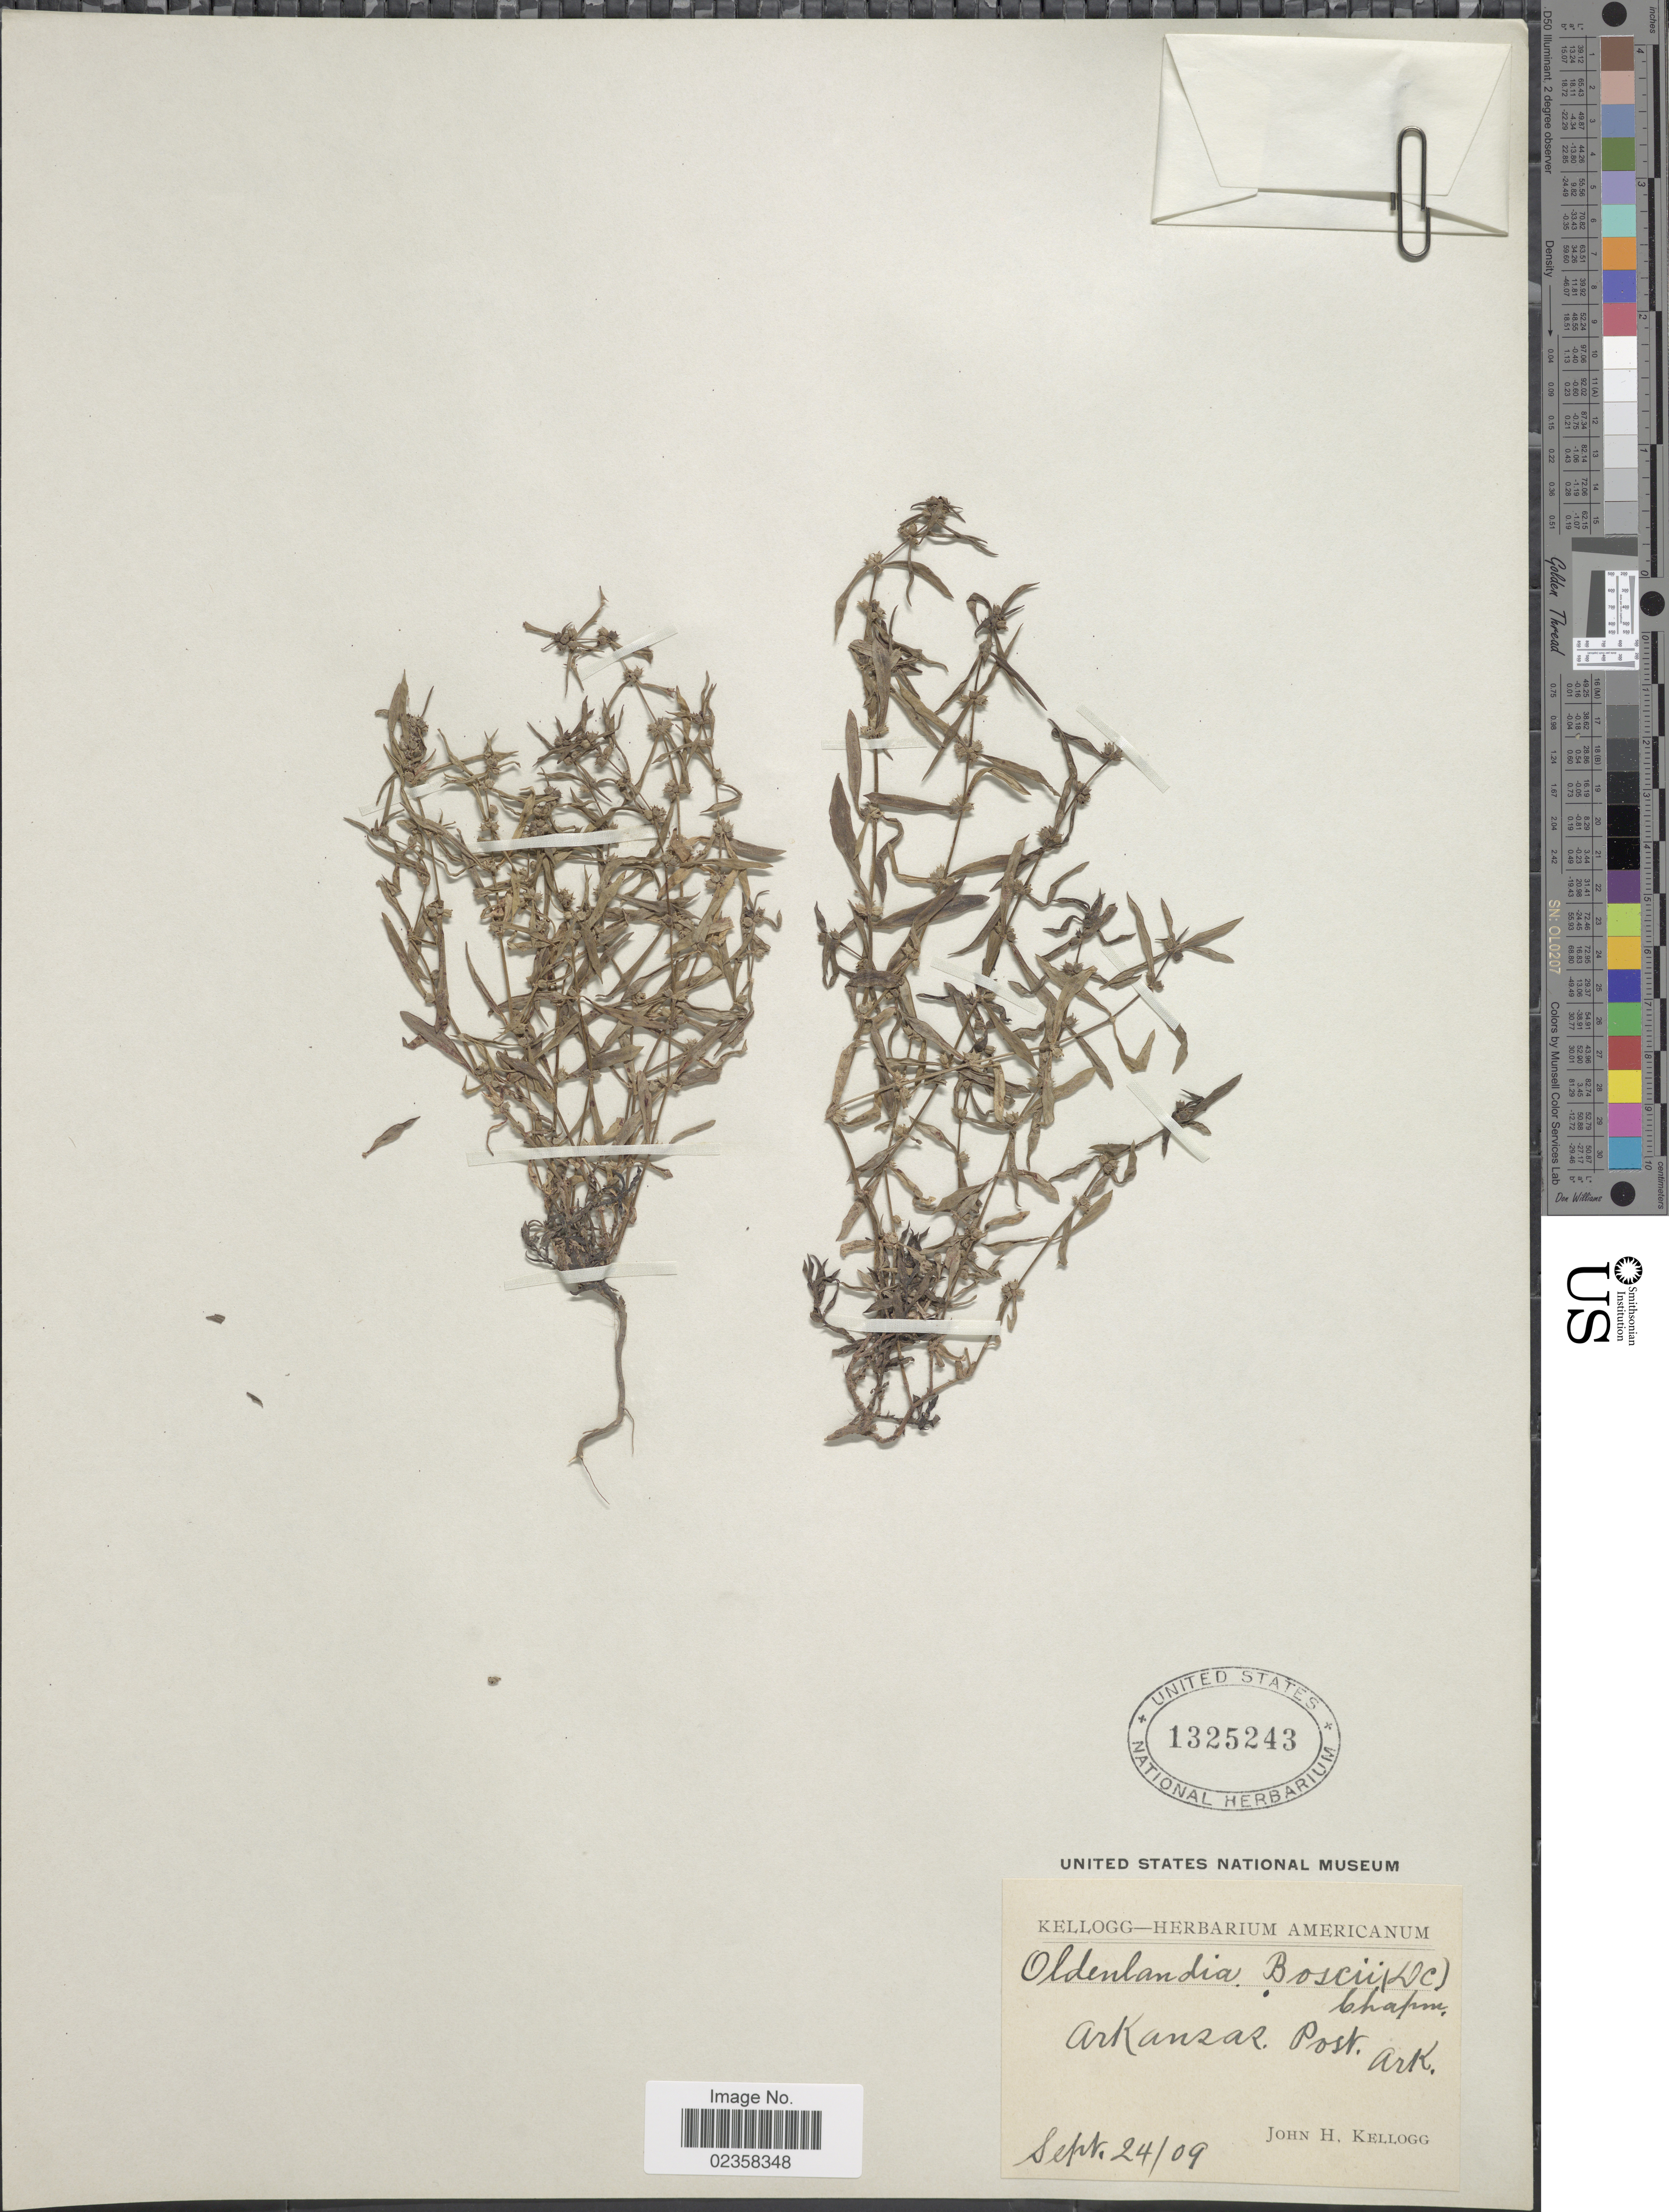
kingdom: Plantae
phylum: Tracheophyta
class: Magnoliopsida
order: Gentianales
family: Rubiaceae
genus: Oldenlandia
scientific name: Oldenlandia boscii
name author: (DC.) Chapm.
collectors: J. H. Kellogg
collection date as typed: Transcribed d/m/y: 24/9/9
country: United States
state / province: Arkansas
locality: Post. Ark.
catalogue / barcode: US 1325243